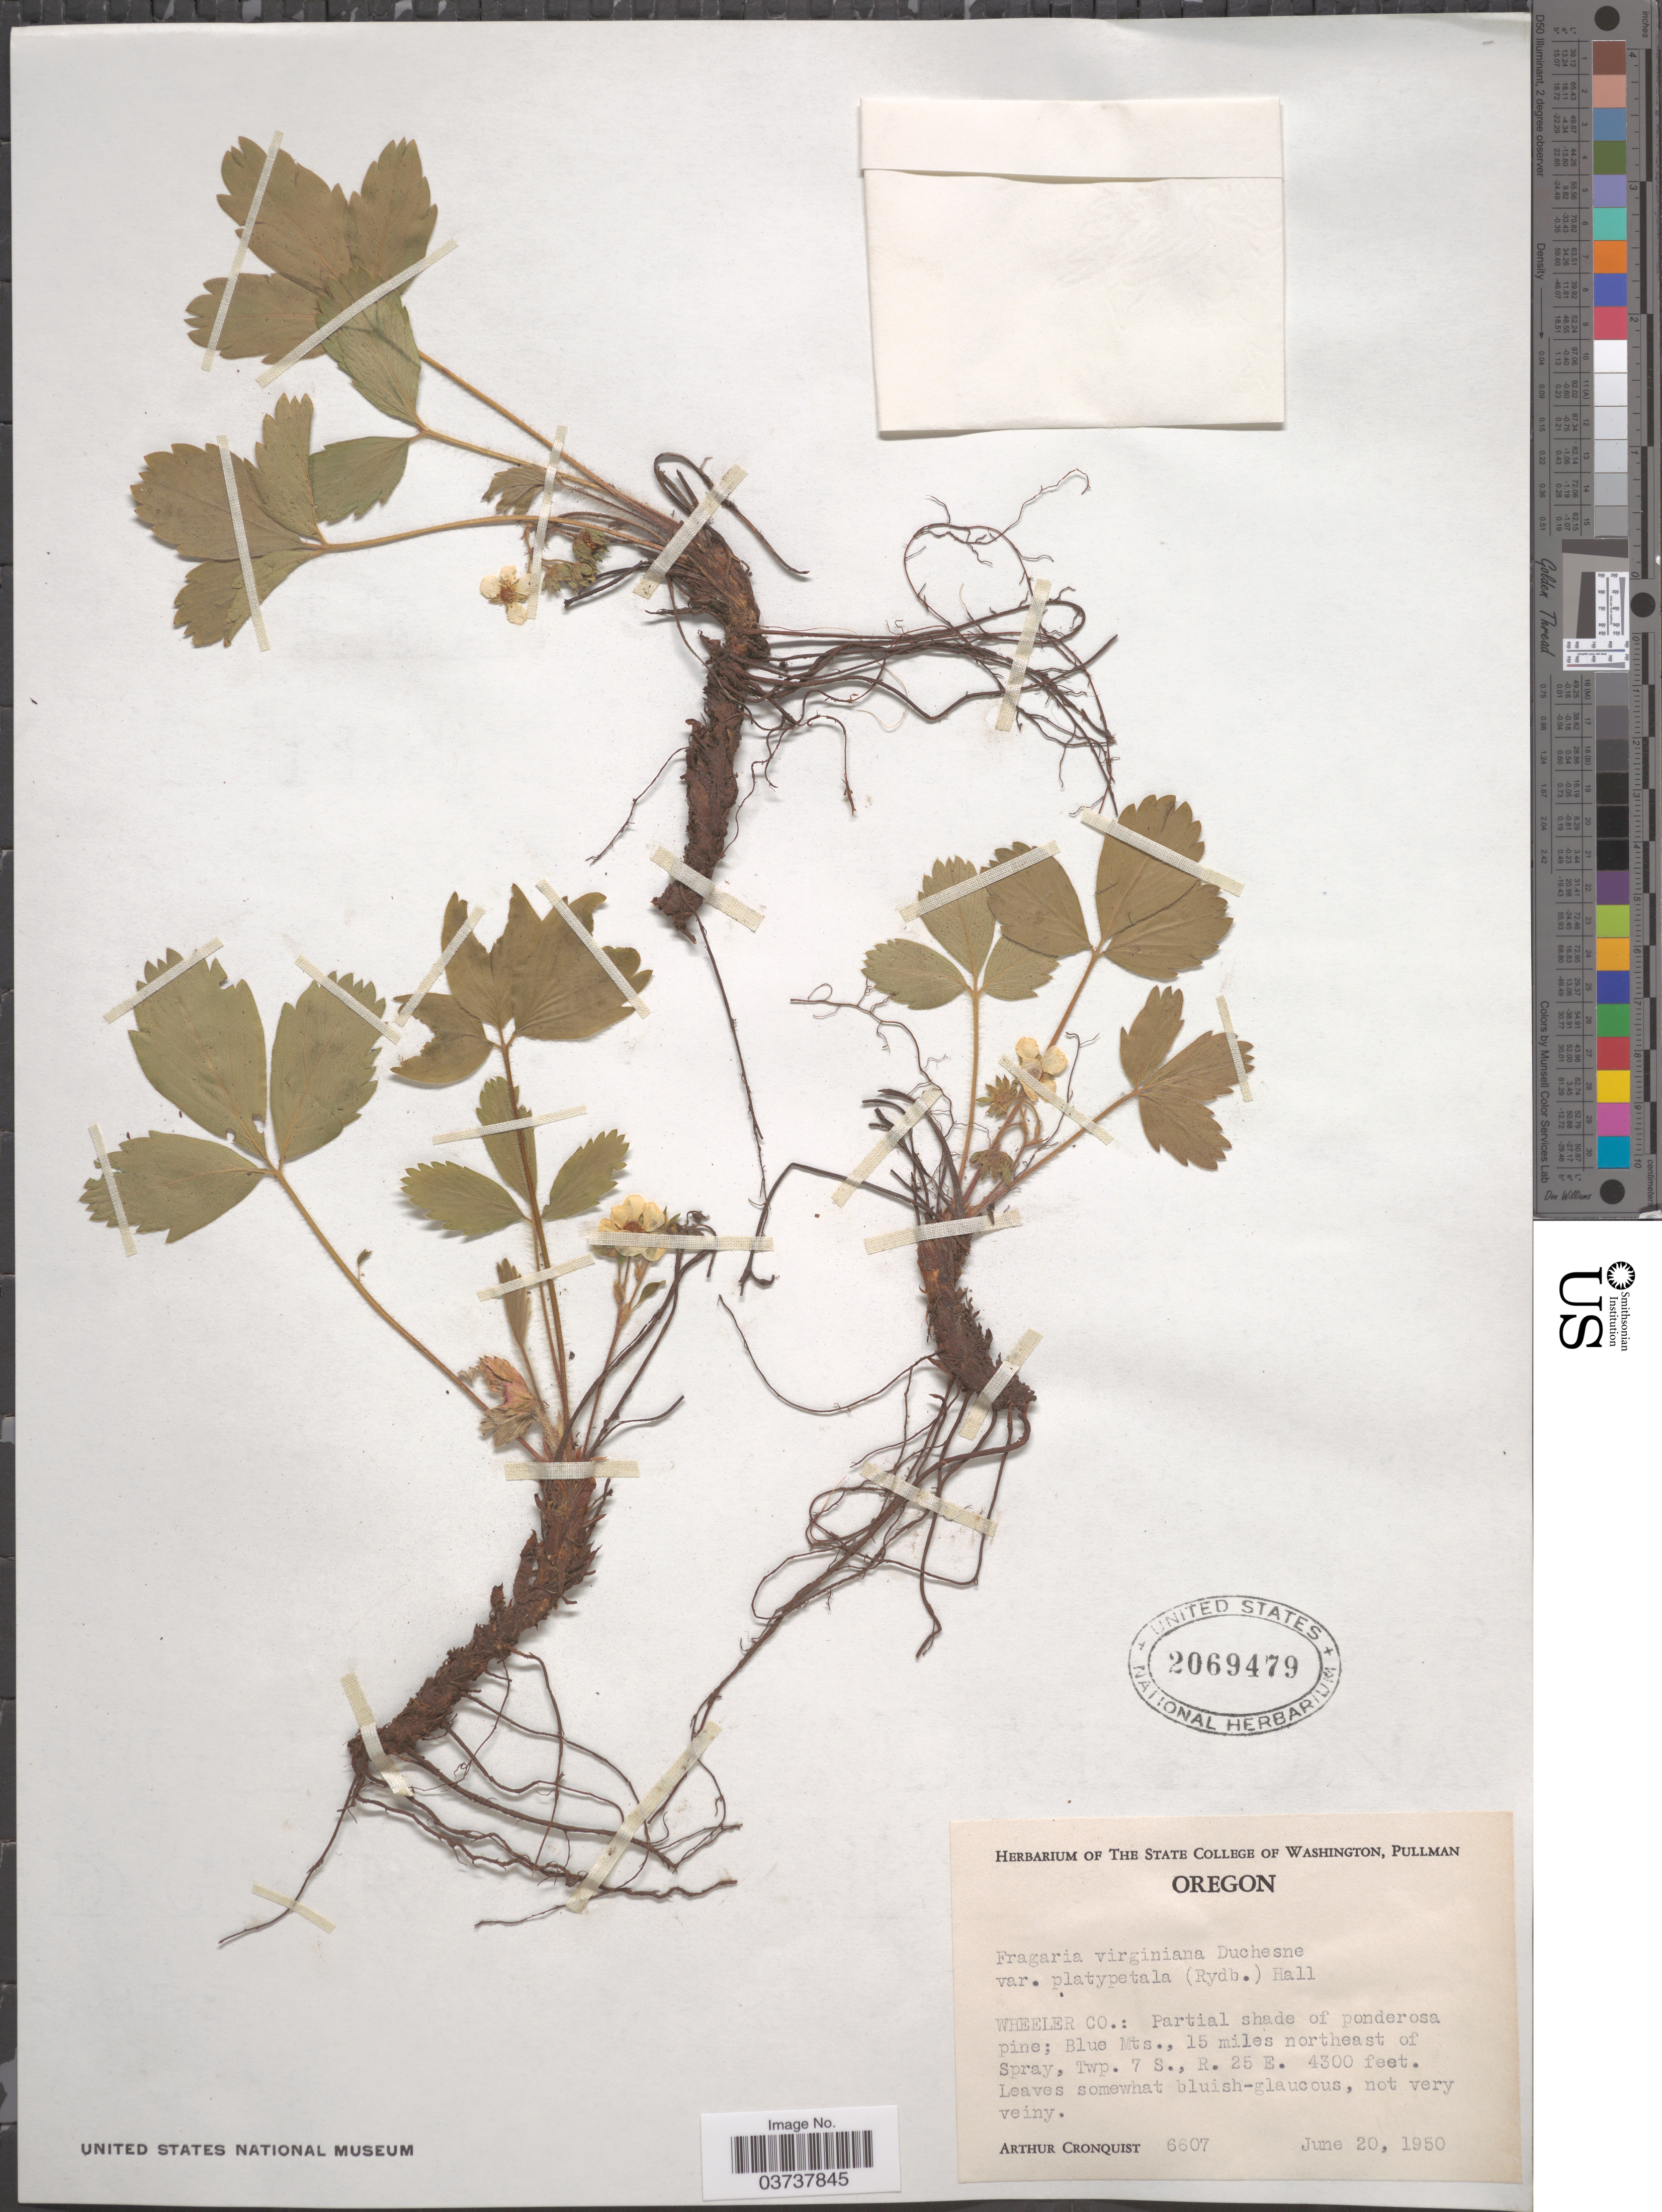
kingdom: Plantae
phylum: Tracheophyta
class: Magnoliopsida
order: Rosales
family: Rosaceae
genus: Fragaria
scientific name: Fragaria virginiana subsp. platypetala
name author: (Rydb.) Staudt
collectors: A. J. Cronquist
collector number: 6607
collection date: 1950-06-20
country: United States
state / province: Oregon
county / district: Wheeler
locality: Wheeler Co.: Partial shade of ponderosa pine; Blue Mts., 15 miles northeast of Spray, Twp. 7 S., R. 25 E.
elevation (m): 1311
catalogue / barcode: US 2069479